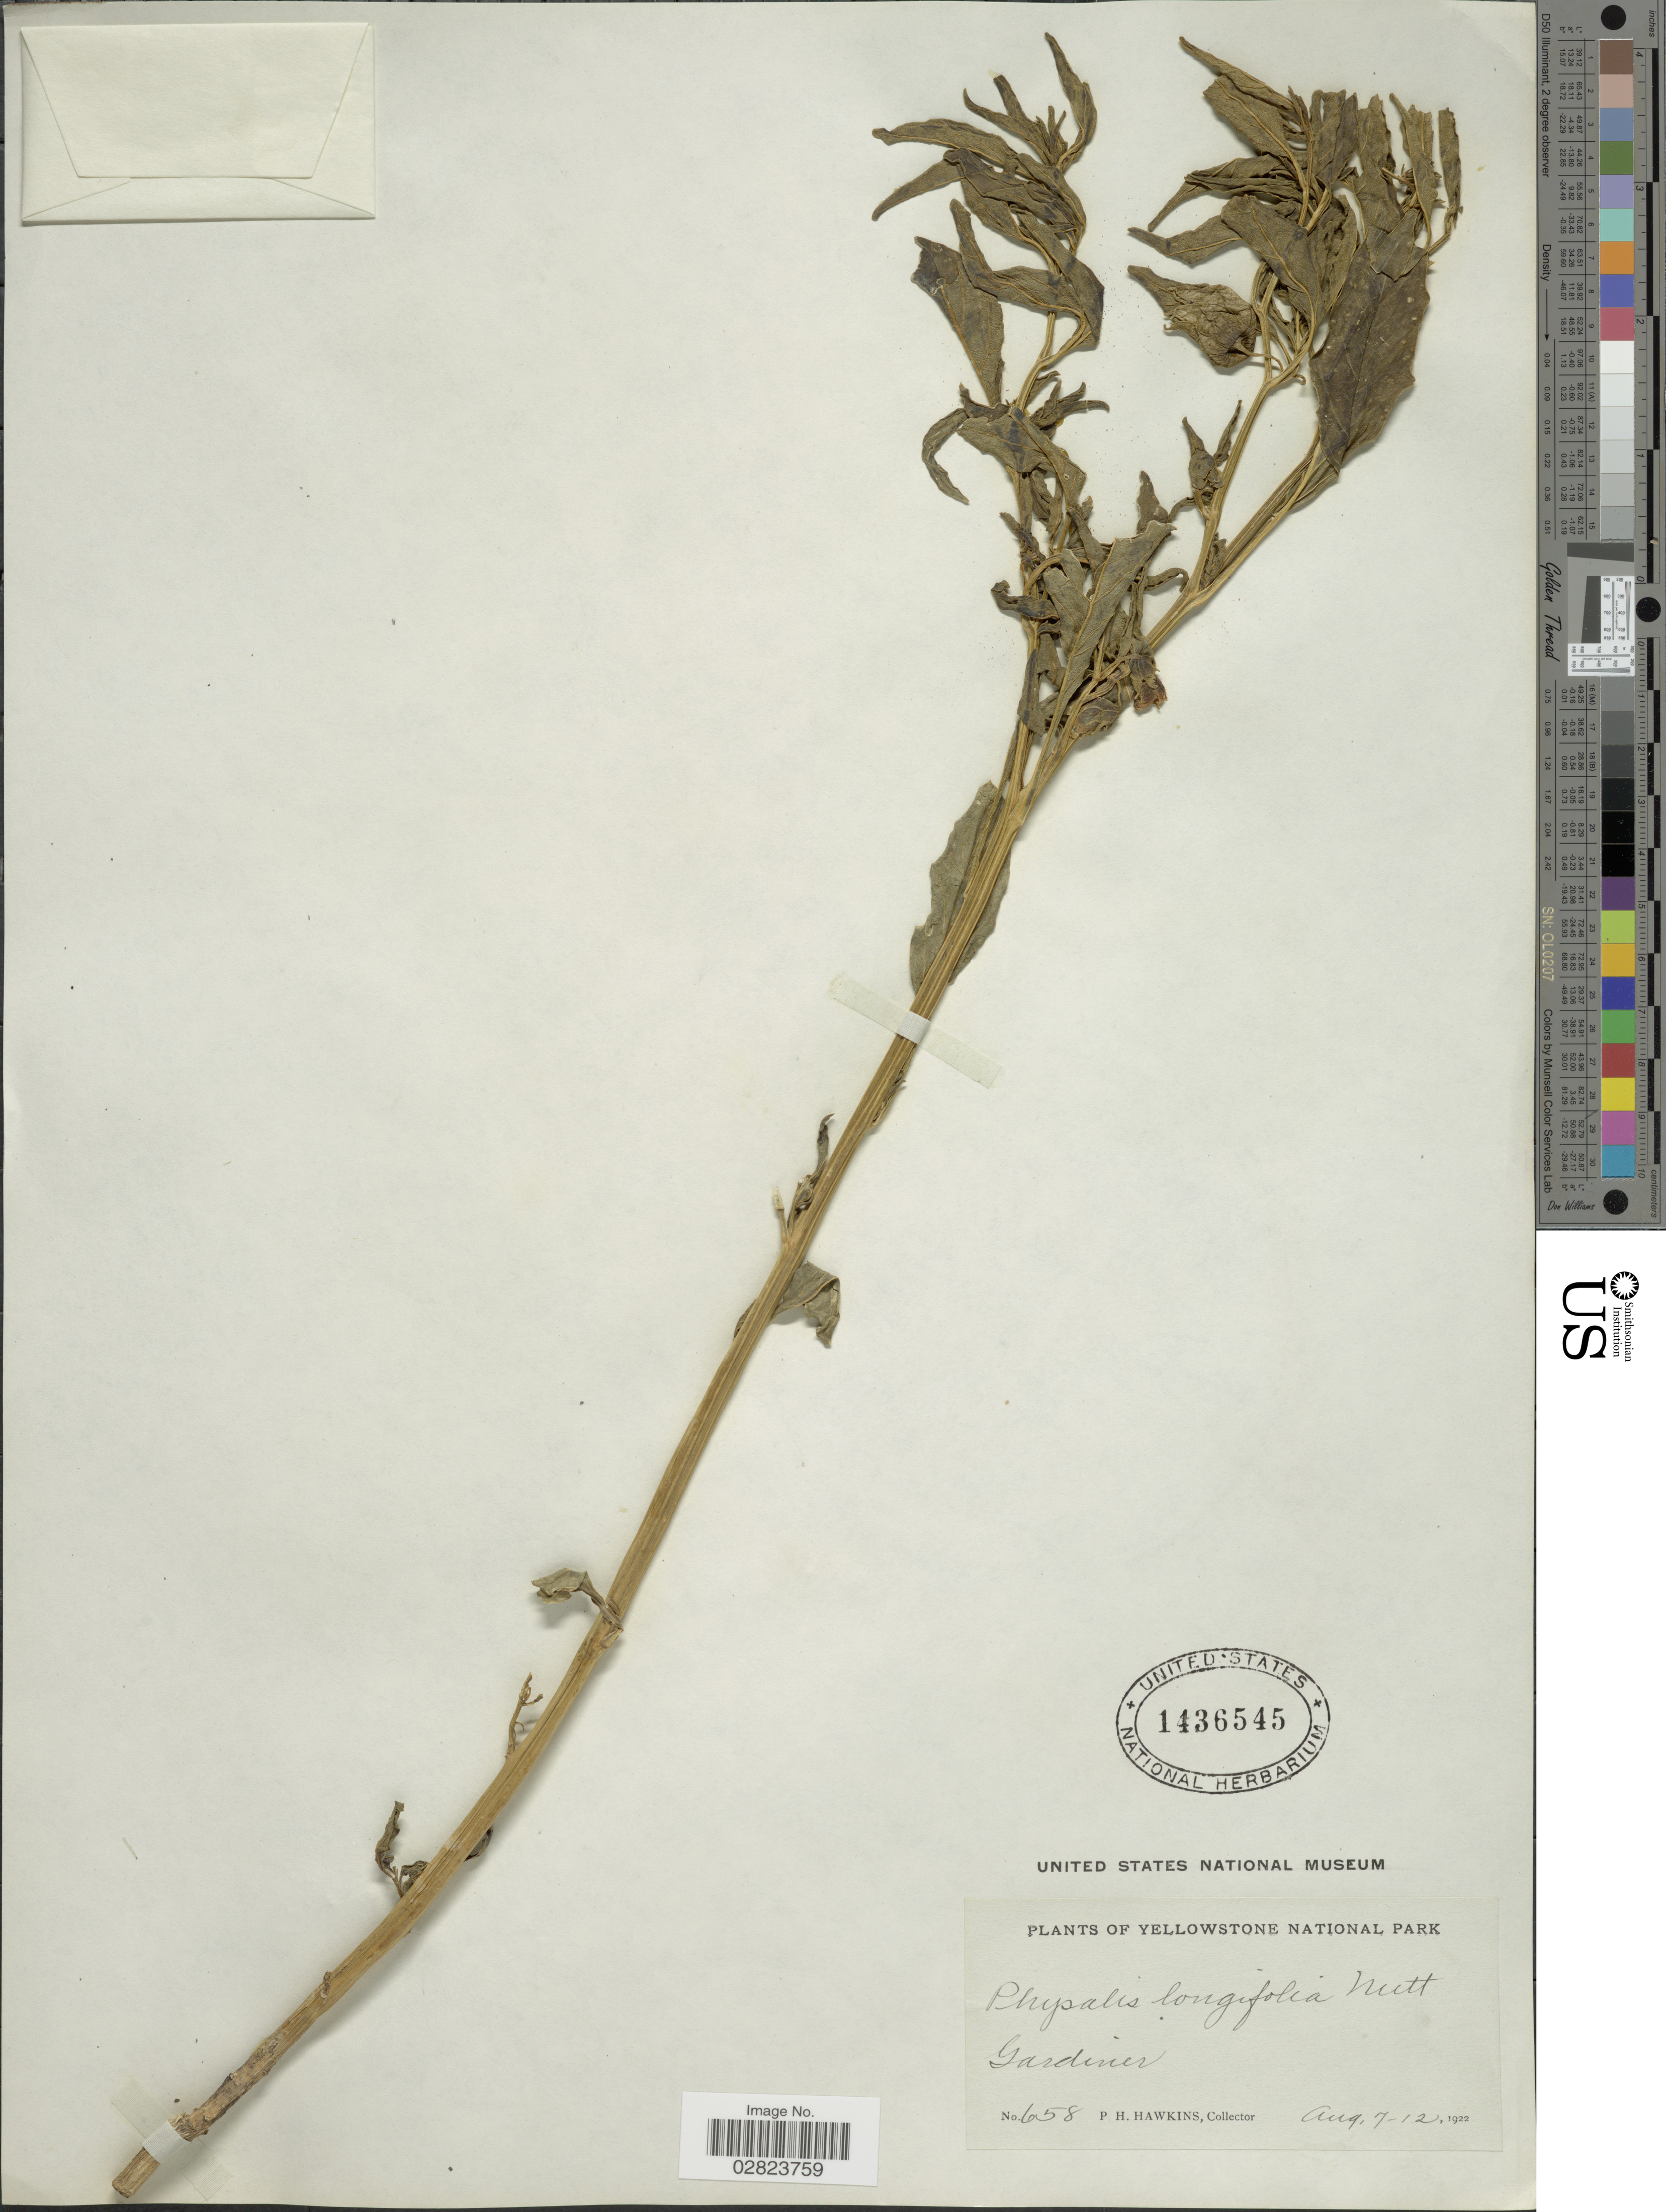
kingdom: Plantae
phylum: Tracheophyta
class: Magnoliopsida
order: Solanales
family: Solanaceae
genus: Physalis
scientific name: Physalis longifolia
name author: Nutt.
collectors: P. Hawkins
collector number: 658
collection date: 1922-08-07/1922-08-12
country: United States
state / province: Montana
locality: Yellowstone National Park. Gardiner.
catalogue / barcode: US 1436545